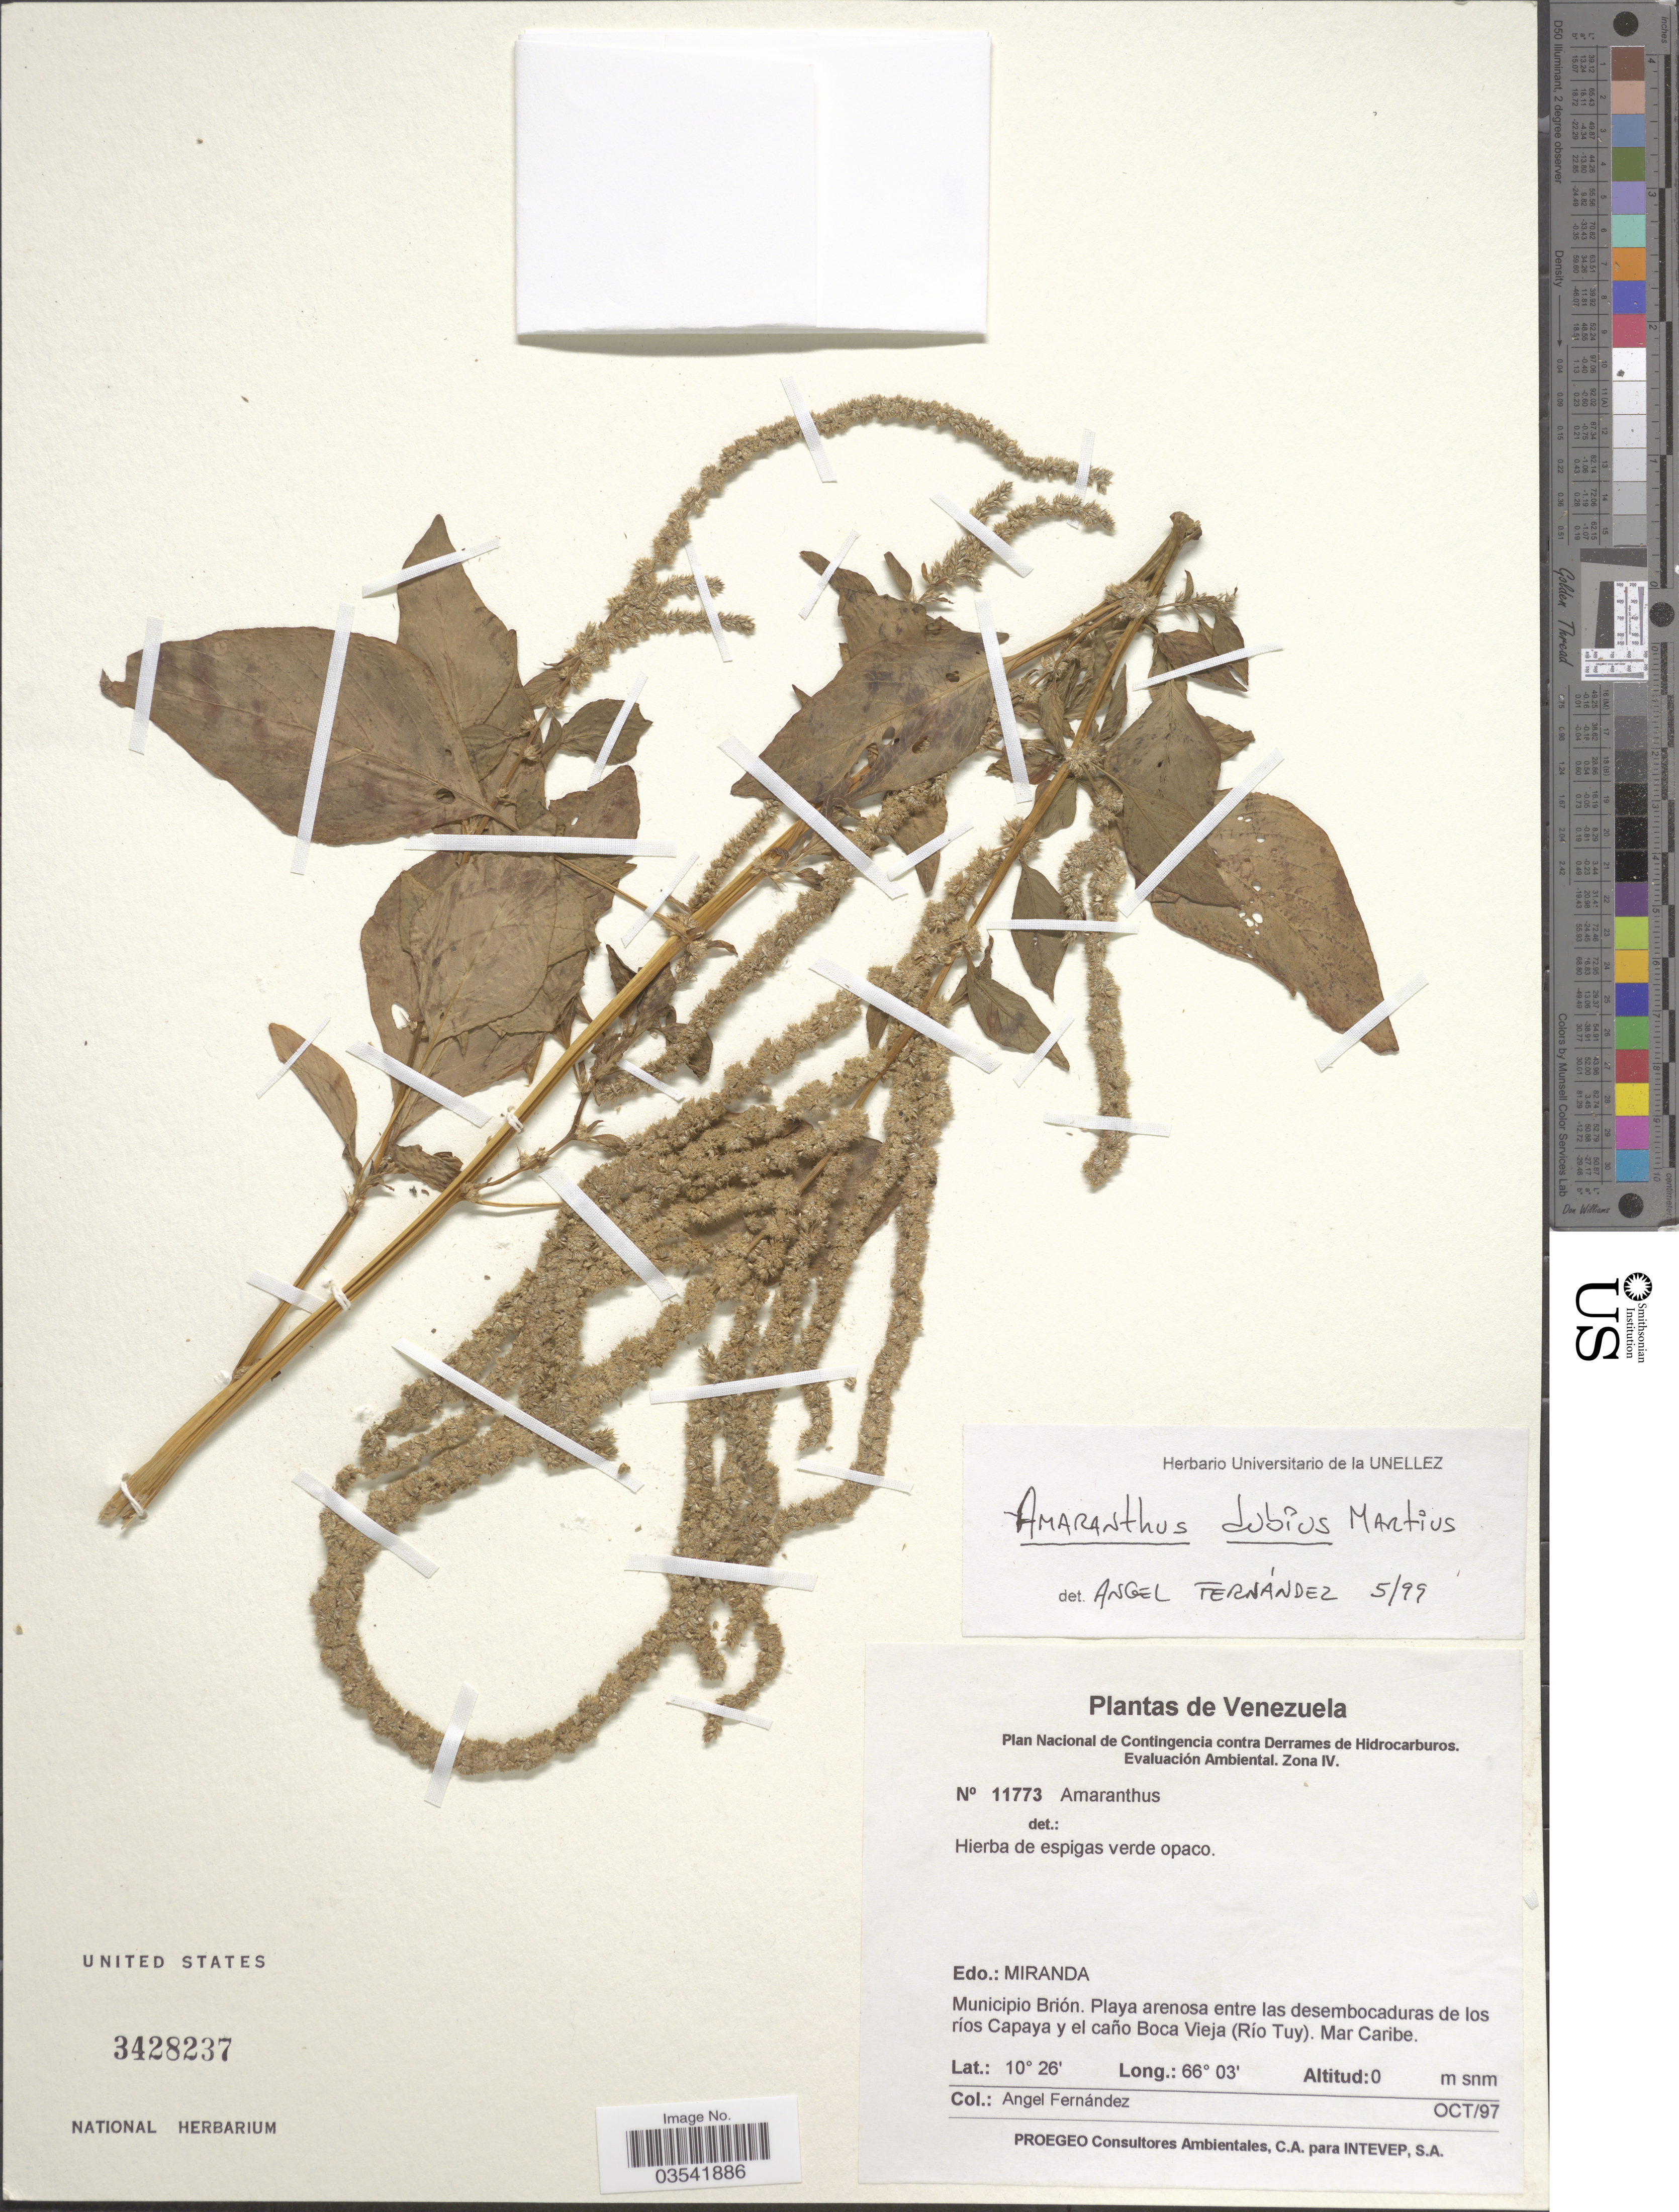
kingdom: Plantae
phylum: Tracheophyta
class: Magnoliopsida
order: Caryophyllales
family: Amaranthaceae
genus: Amaranthus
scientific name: Amaranthus dubius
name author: Mart. ex Thell.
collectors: Á. Fernández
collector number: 11773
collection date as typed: Transcribed d/m/y: /10/97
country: Venezuela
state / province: Miranda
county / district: Brión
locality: Municipio Brión. Playa arenosa entre las desembocaduras de los ríos Capaya y el caño Boca Vieja (Río Tuy). Mar Caribe.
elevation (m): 0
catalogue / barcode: US 3428237